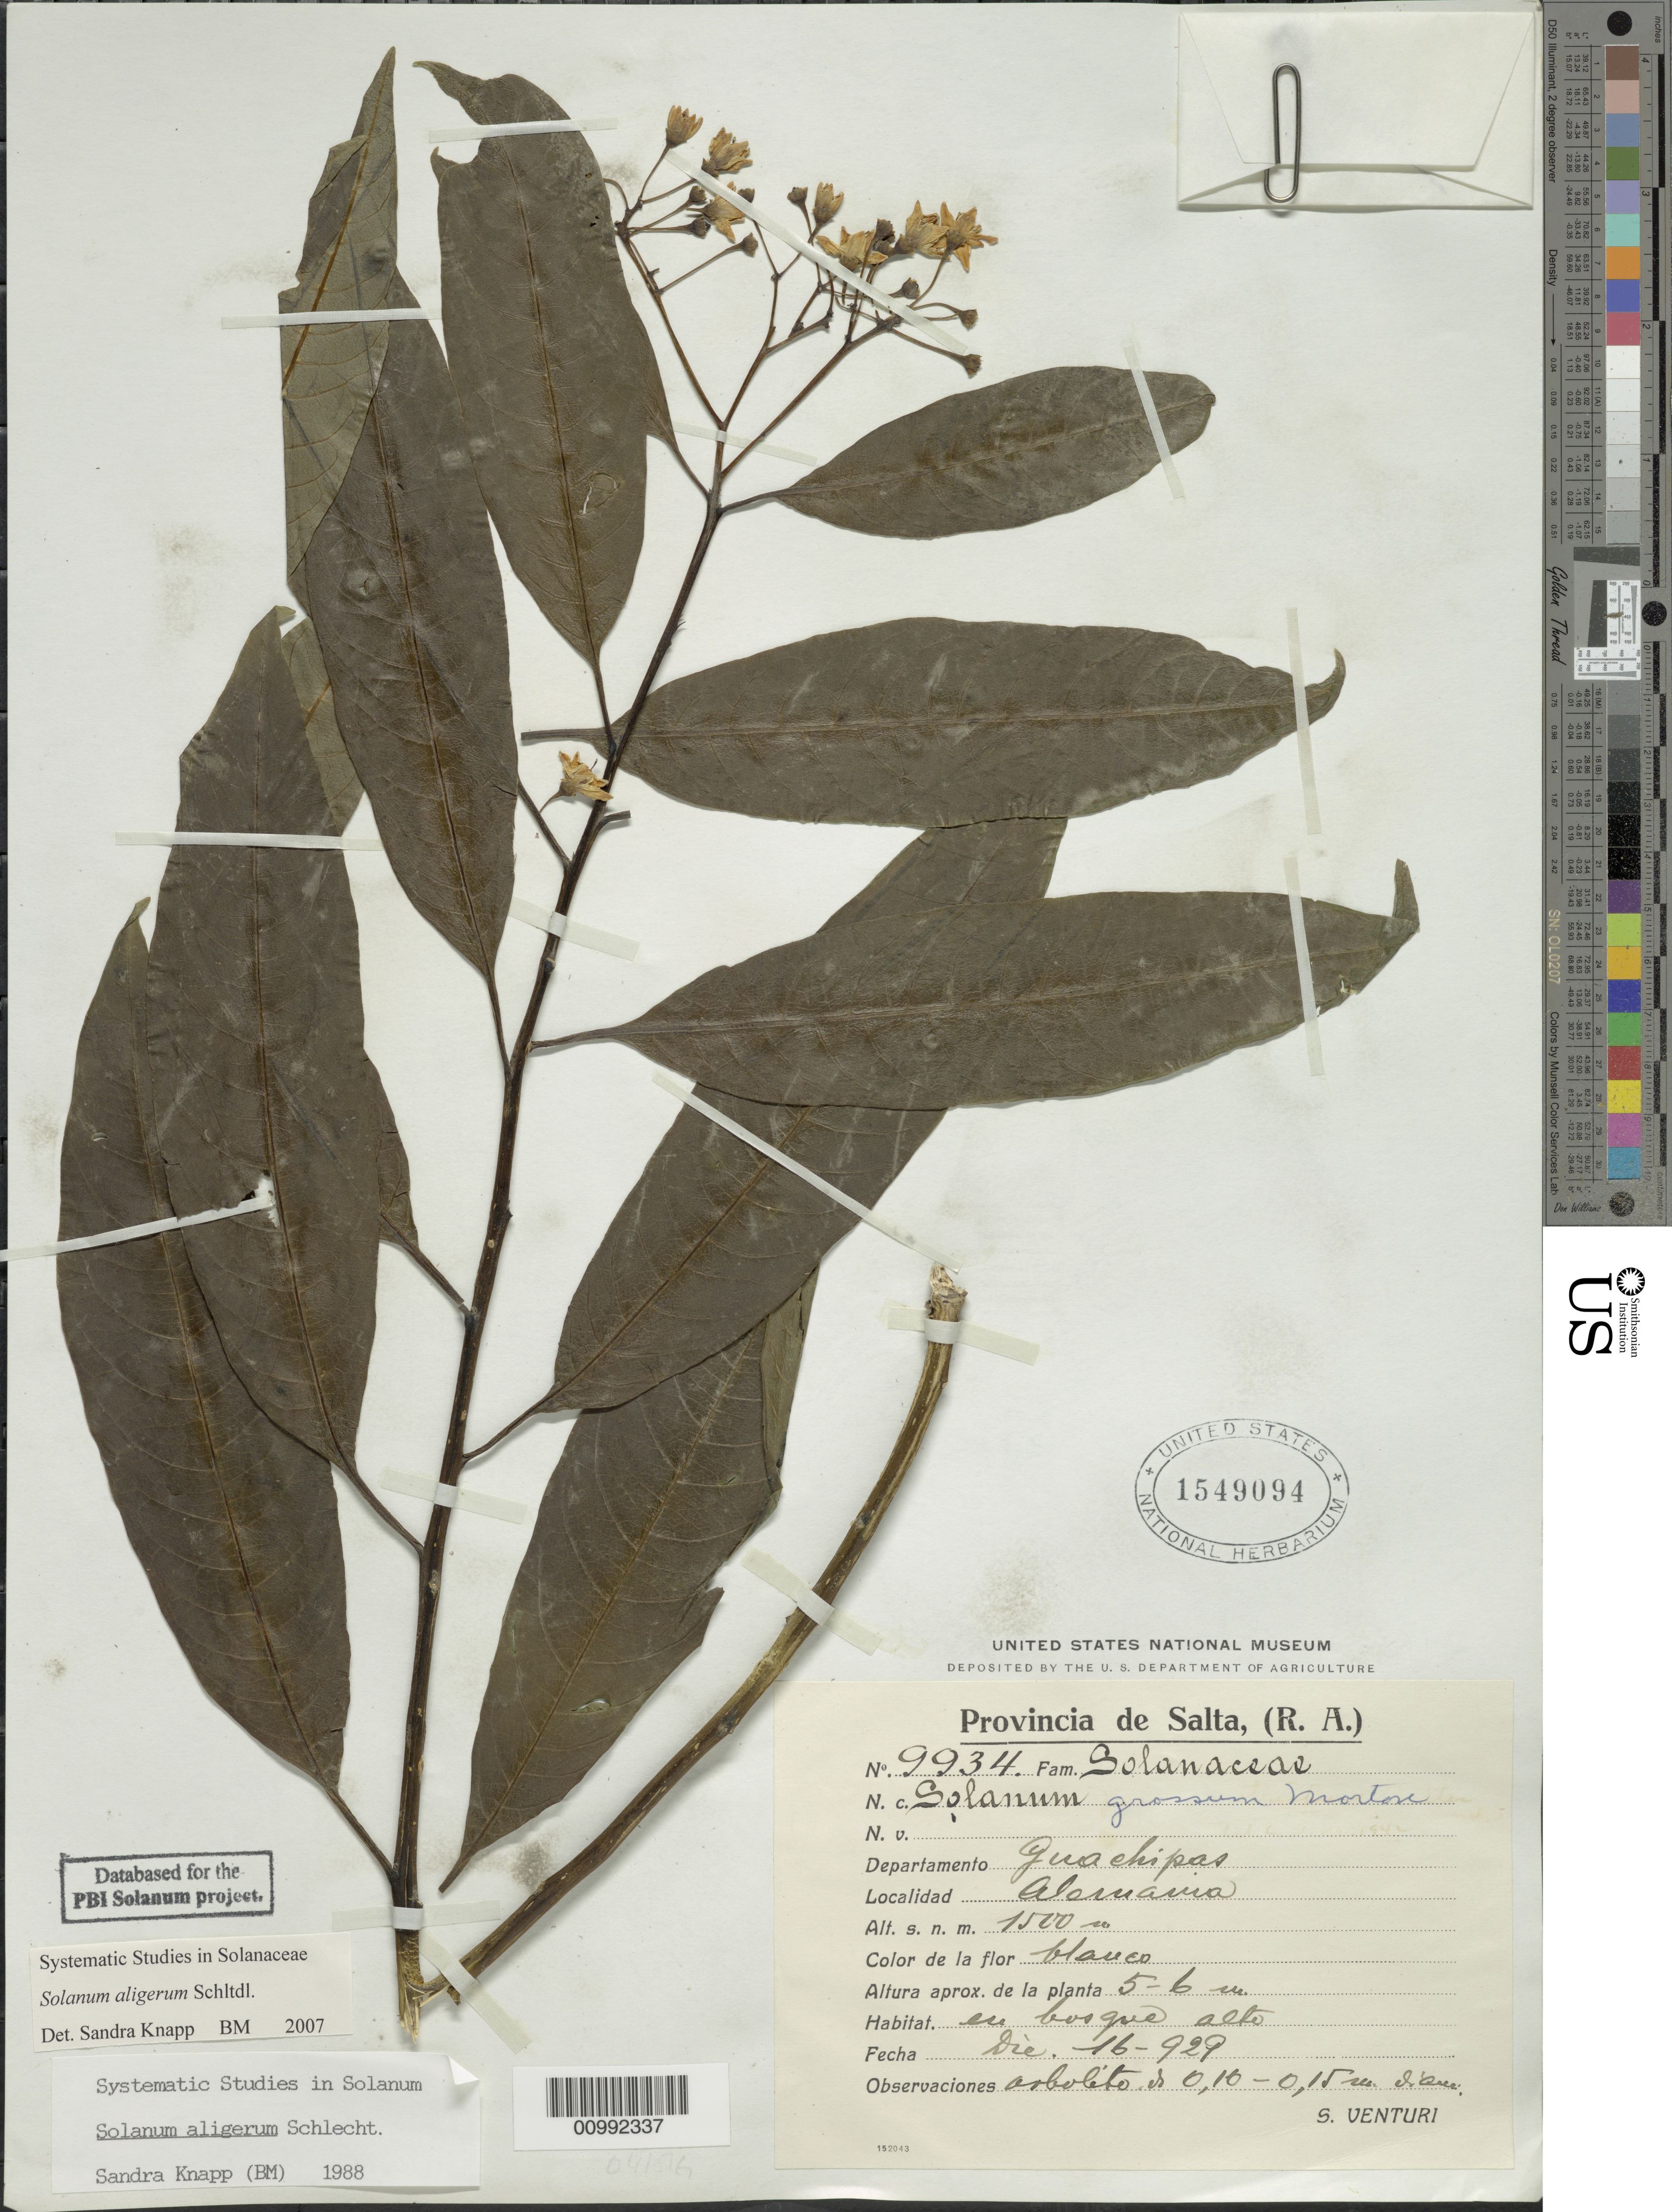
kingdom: Plantae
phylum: Tracheophyta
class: Magnoliopsida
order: Solanales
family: Solanaceae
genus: Solanum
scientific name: Solanum aligerum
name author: Schltdl.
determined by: Knapp, S. D.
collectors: S. Venturi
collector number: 9934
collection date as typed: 16 Dec 1929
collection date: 1929-12-16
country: Argentina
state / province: Salta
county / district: Guachipas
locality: Alemania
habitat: en bosque alto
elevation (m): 1500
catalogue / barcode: US 1549094